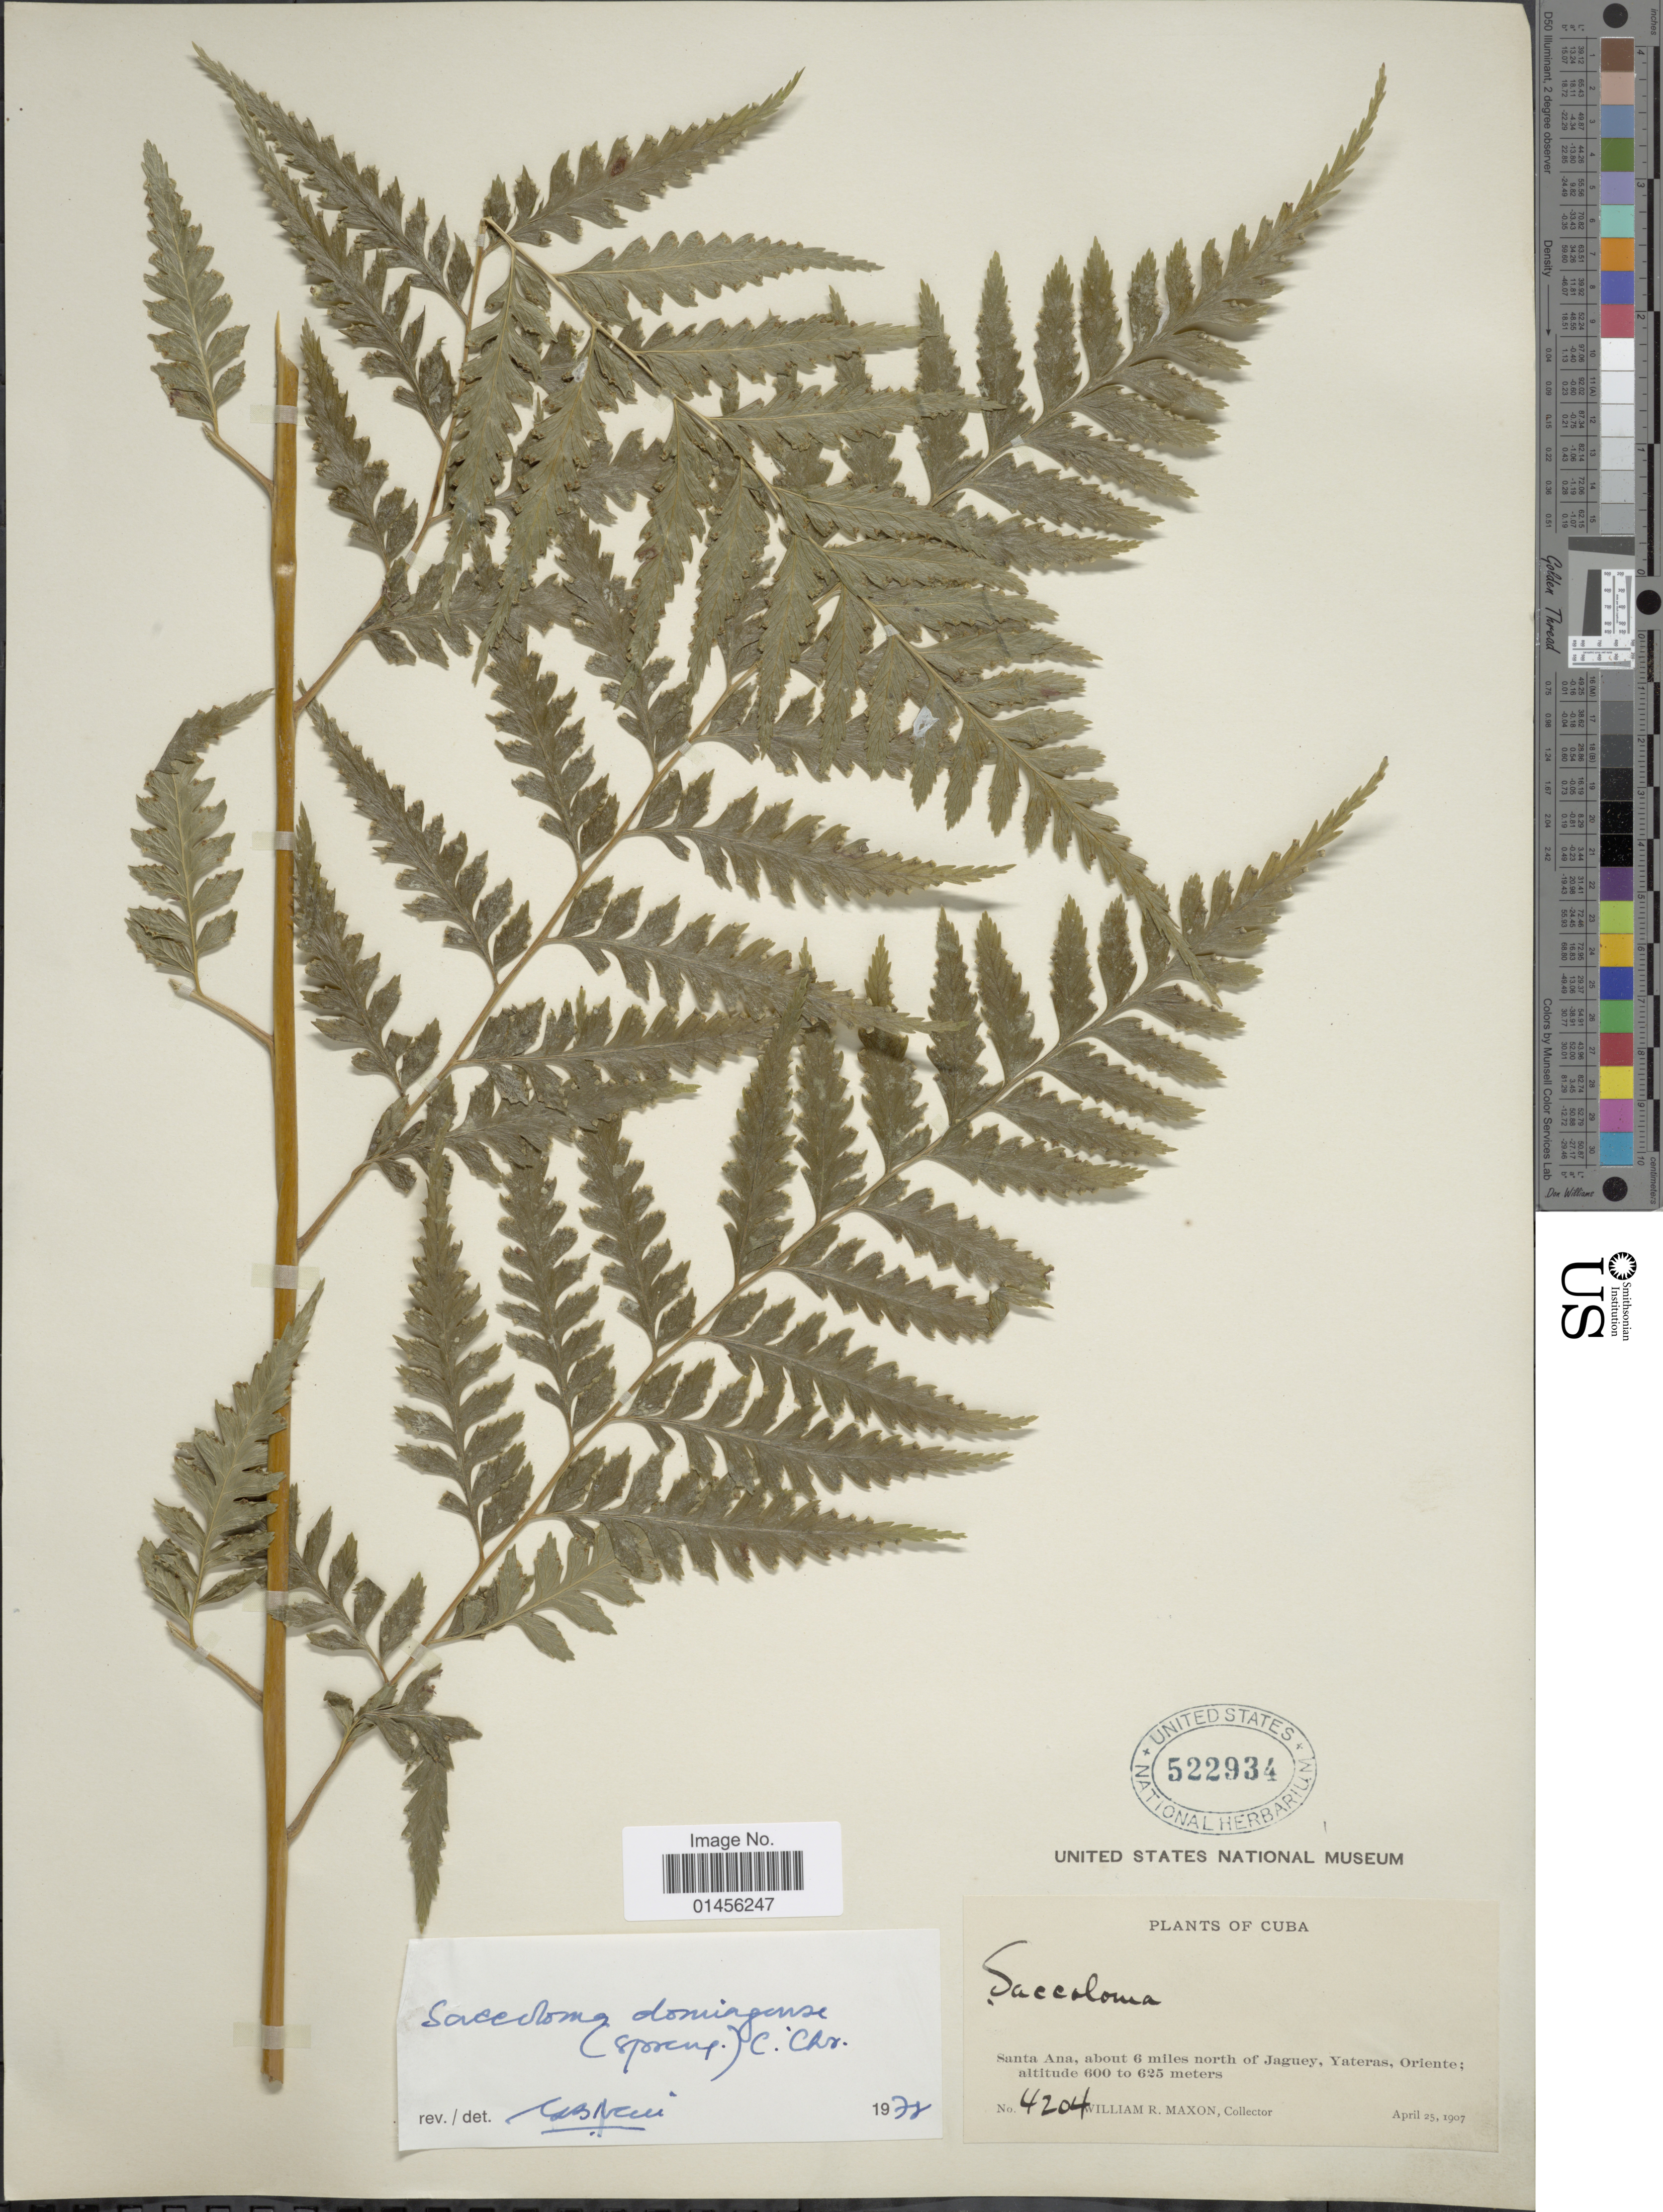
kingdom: Plantae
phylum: Tracheophyta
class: Polypodiopsida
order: Polypodiales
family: Saccolomataceae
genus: Saccoloma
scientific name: Saccoloma domingense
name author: (Spreng.) C. Chr.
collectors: W. R. Maxon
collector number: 4204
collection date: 1907-04-25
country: Cuba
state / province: Oriente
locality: Santa Ana, about 6 miles north of Jaguey, Yateras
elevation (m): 600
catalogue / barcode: US 522934